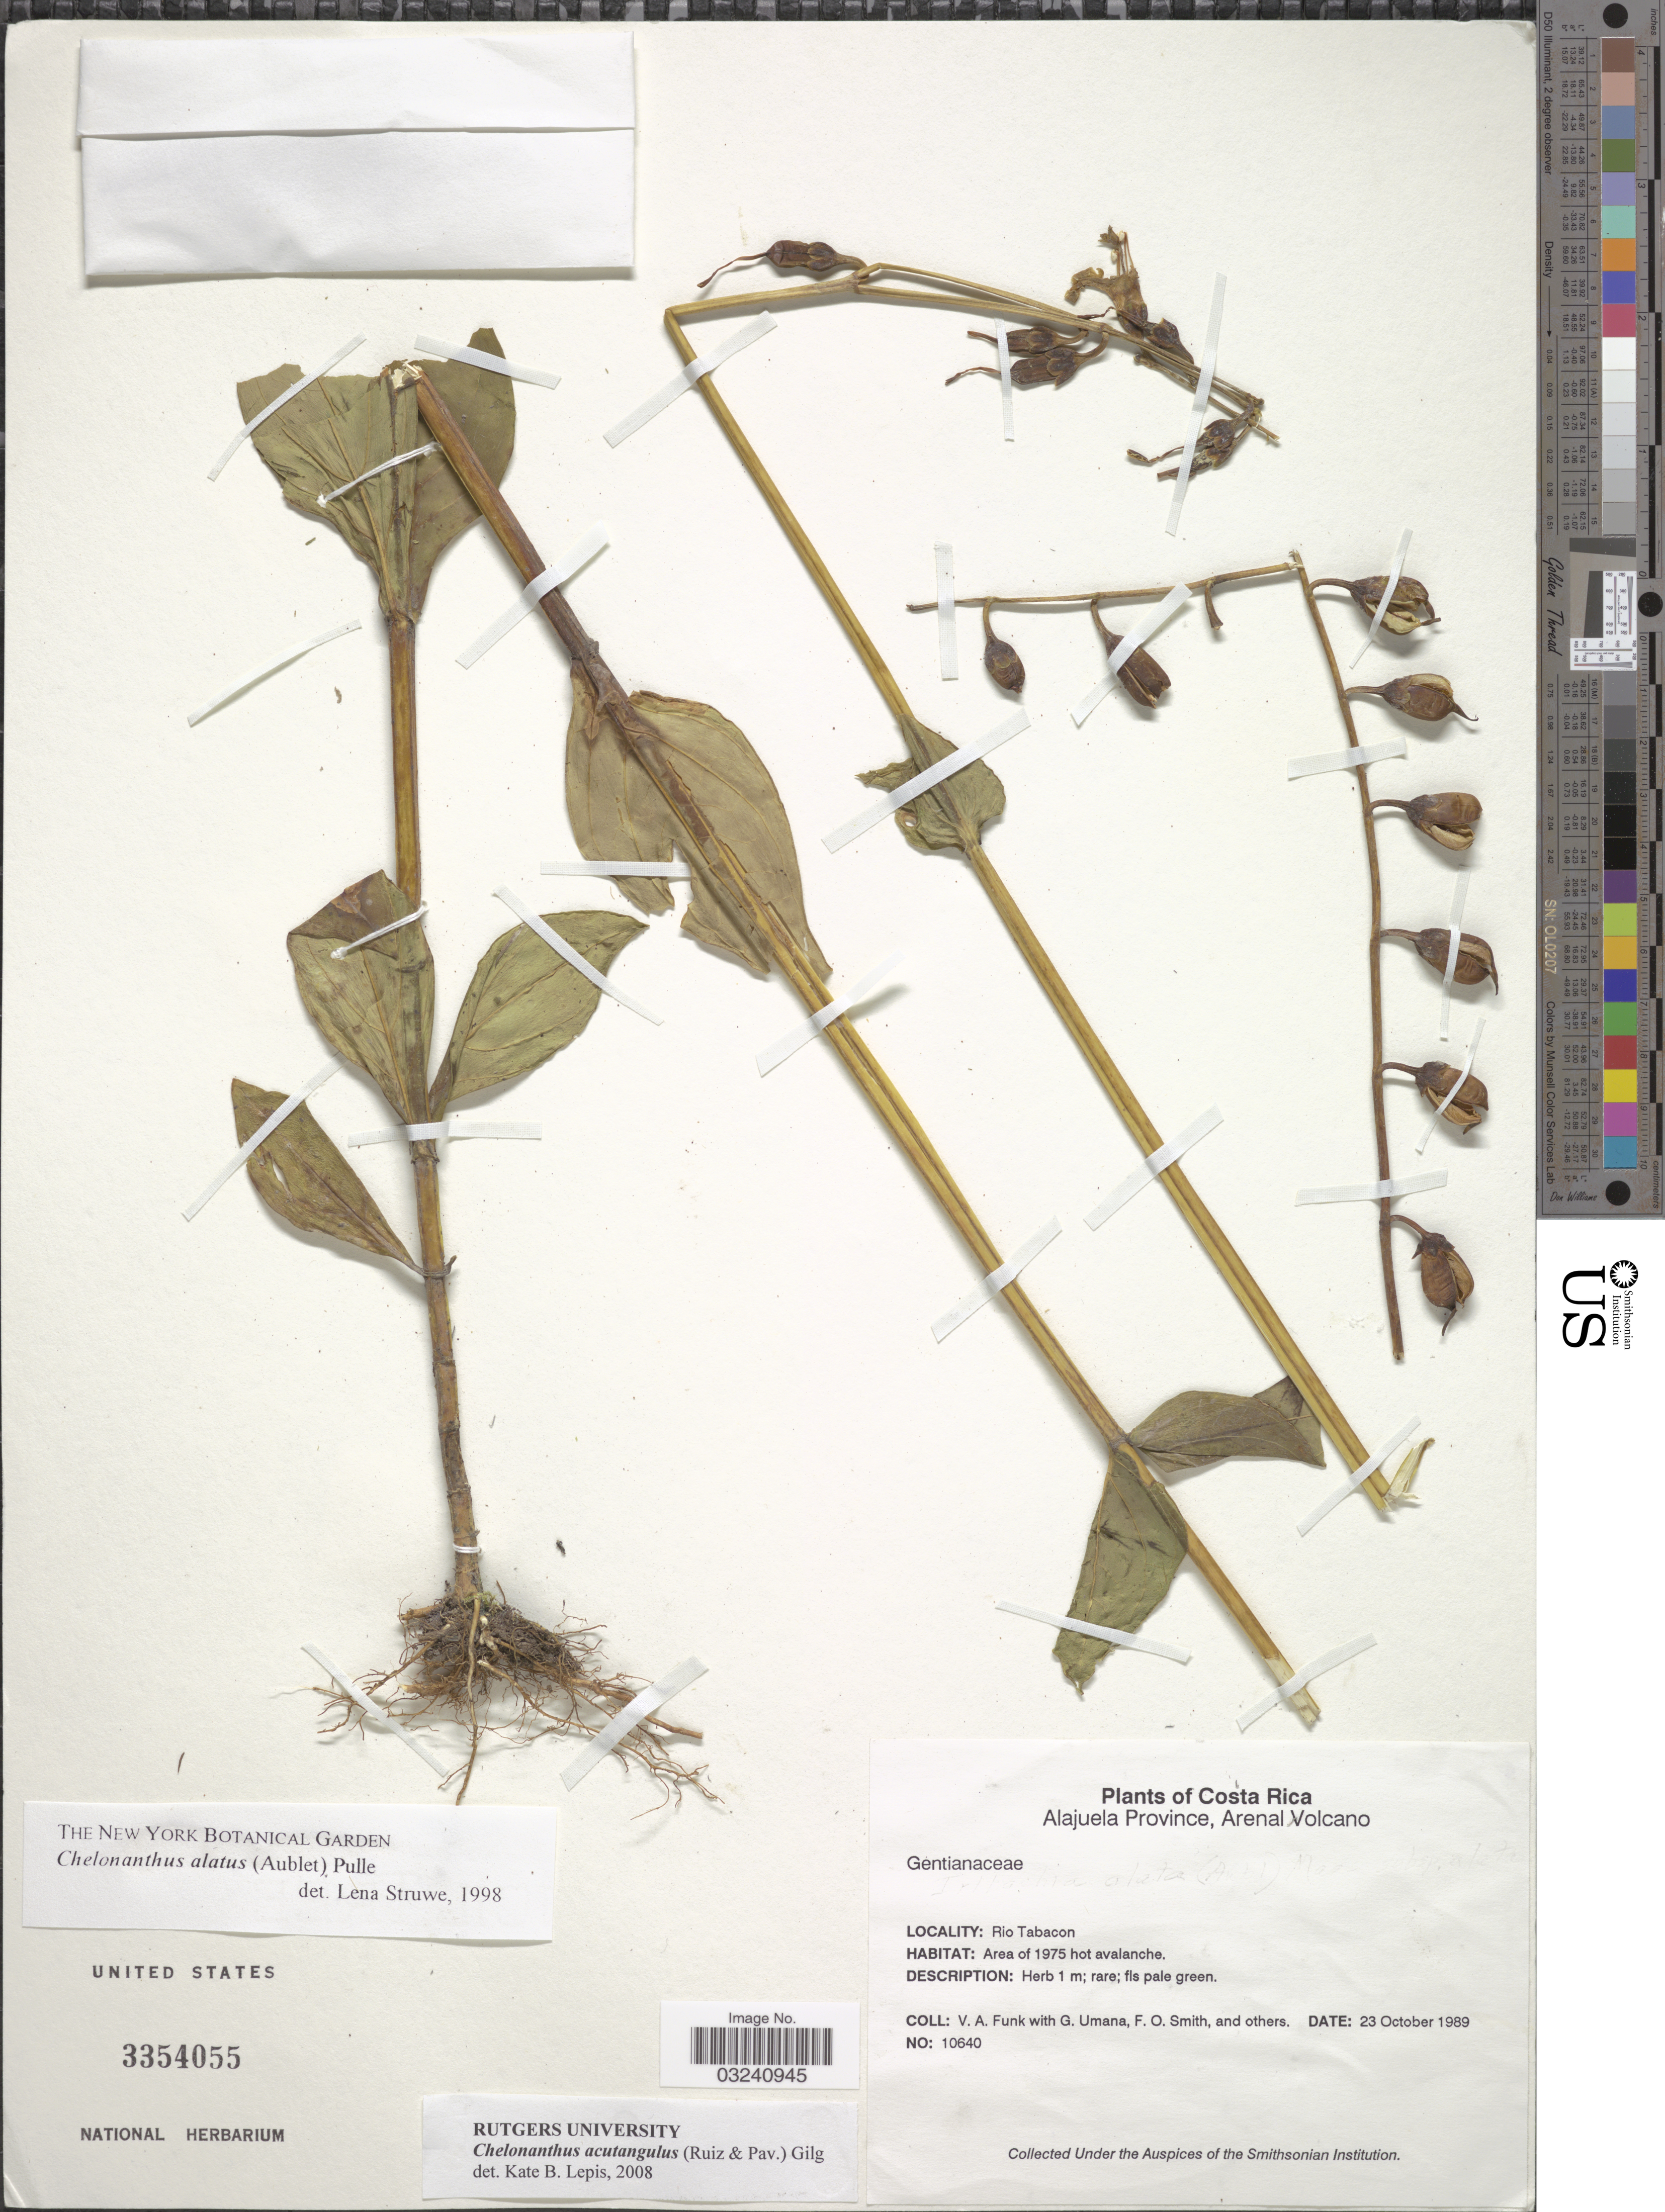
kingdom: Plantae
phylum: Tracheophyta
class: Magnoliopsida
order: Gentianales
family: Gentianaceae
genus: Chelonanthus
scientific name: Chelonanthus acutangulus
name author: (Ruiz & Pav.) Gilg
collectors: V. Funk, G. Umana, F. Smith & et al.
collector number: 10640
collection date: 1989-10-23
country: Costa Rica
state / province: Alajuela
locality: Arenal Volcano. Rio Tabacon. Area of 1975 hot avalanche.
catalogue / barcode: US 3354055